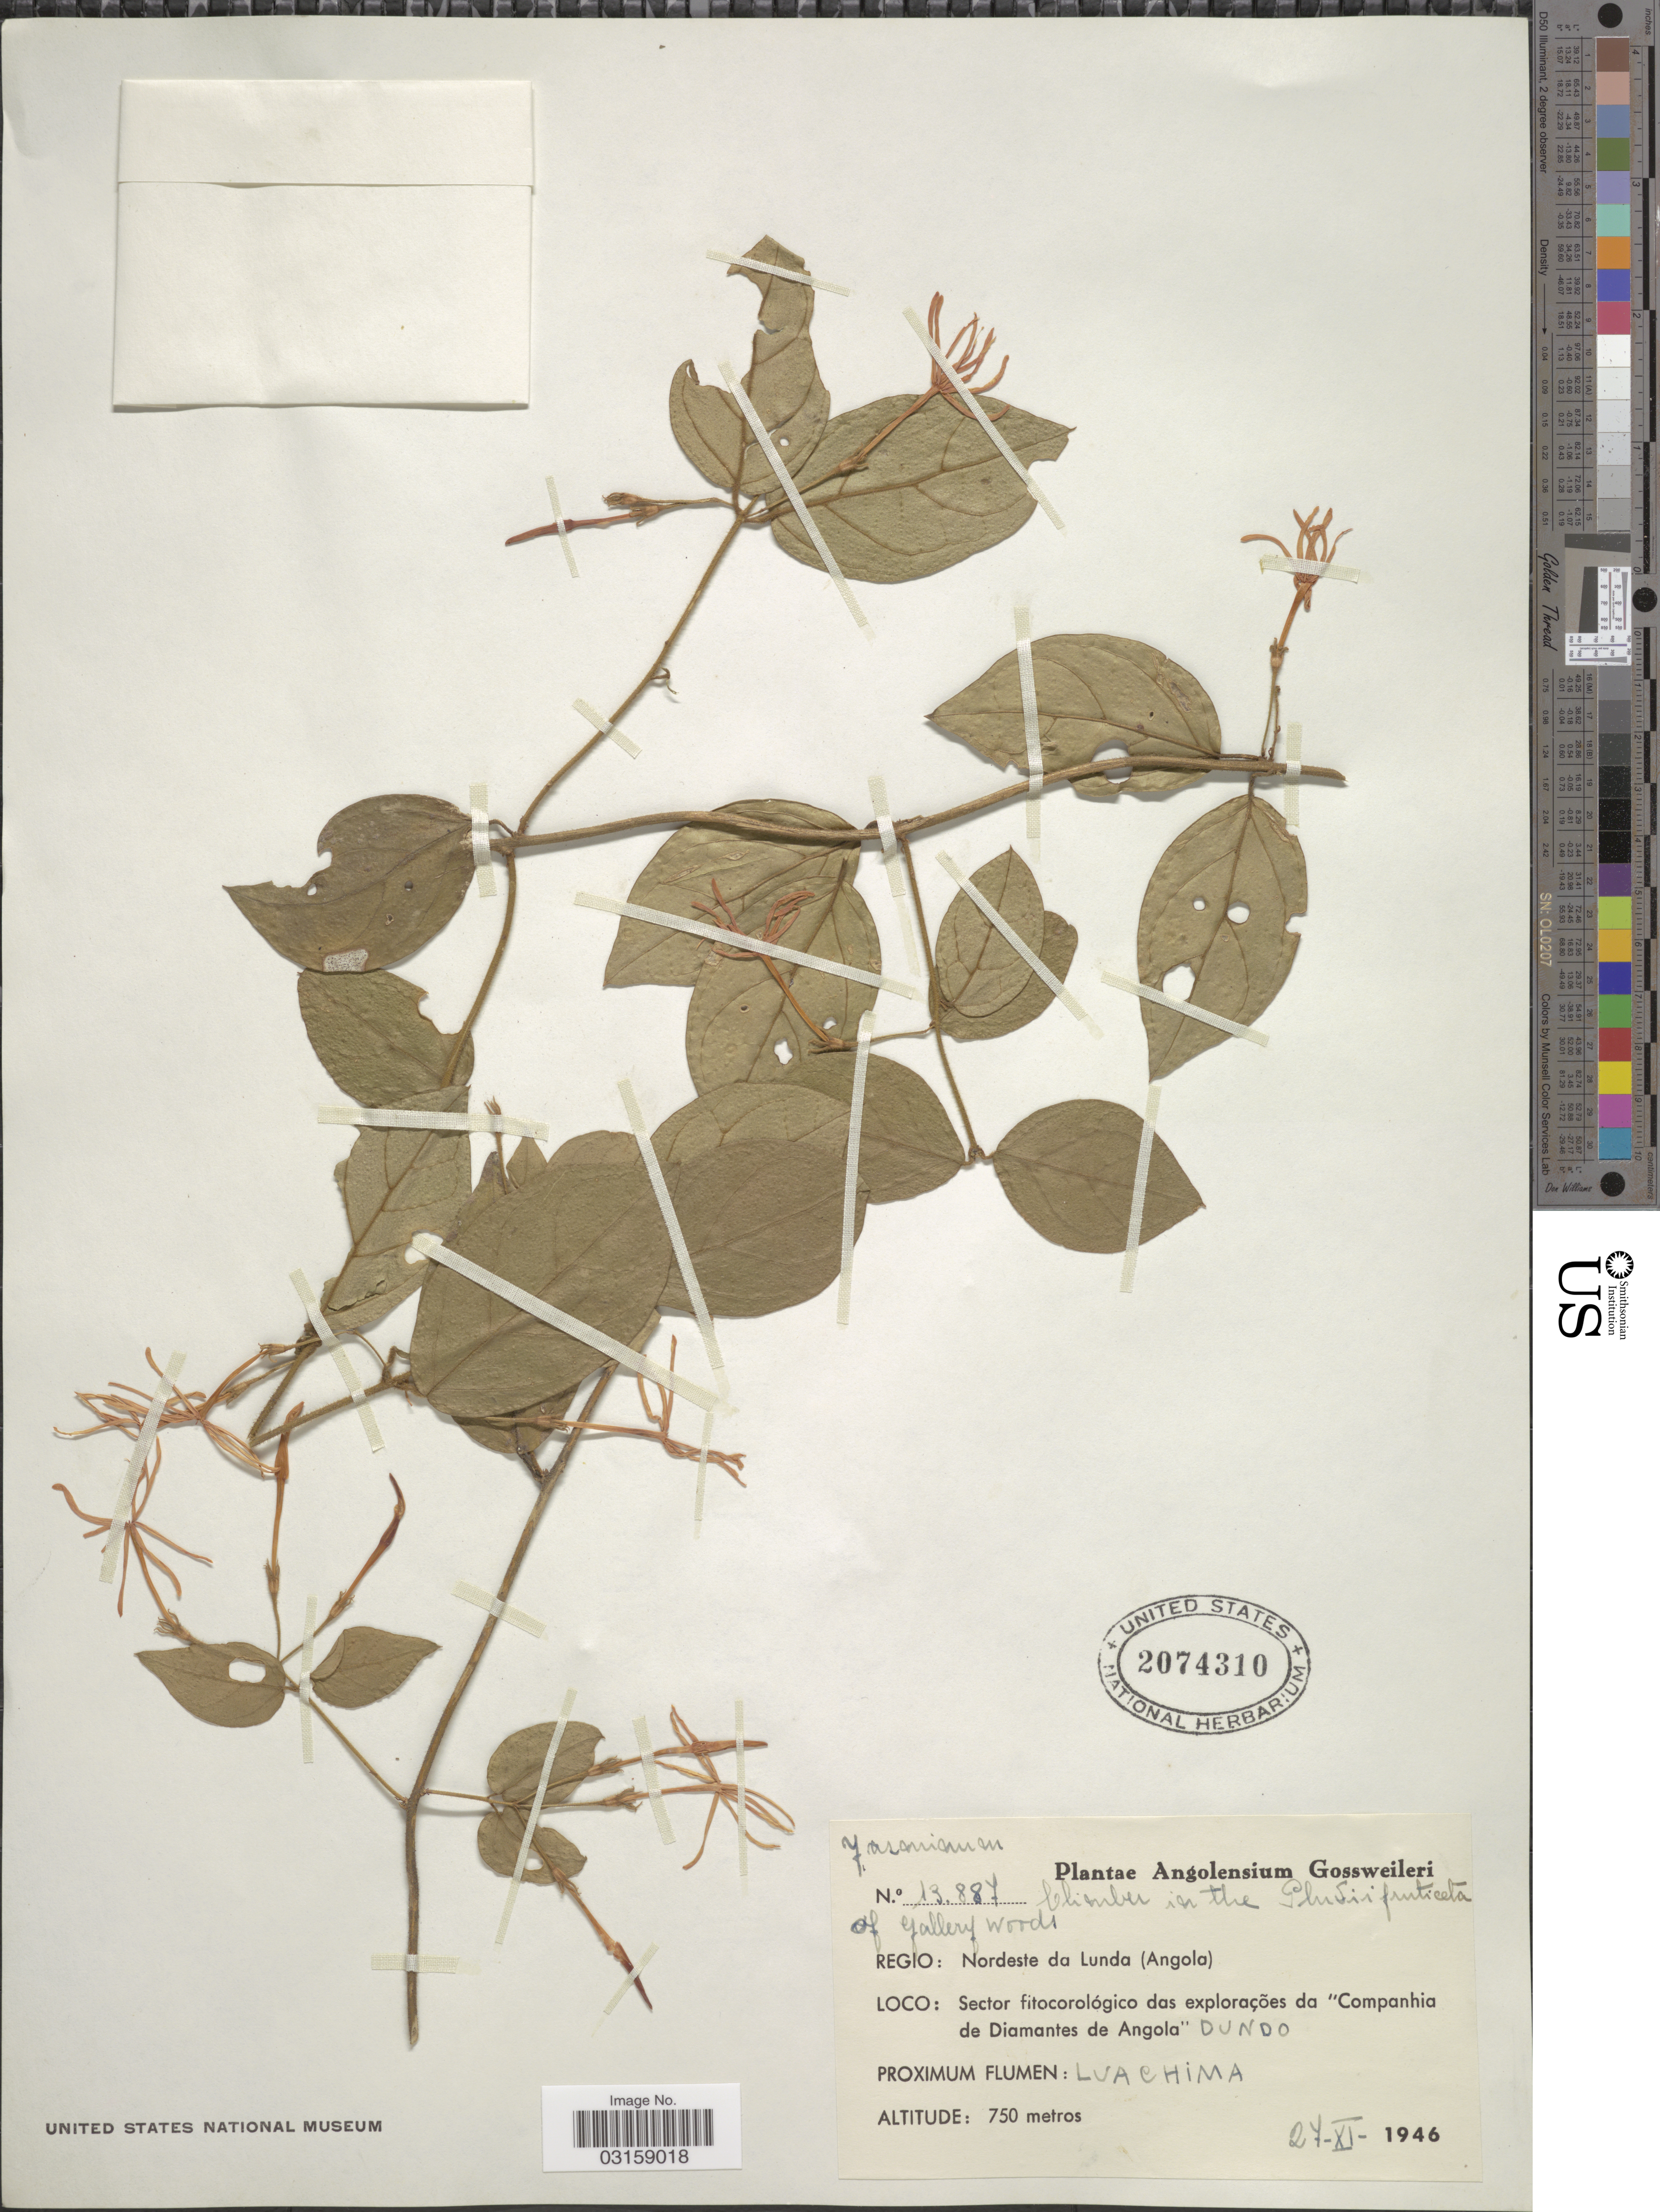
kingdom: Plantae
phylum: Tracheophyta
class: Magnoliopsida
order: Lamiales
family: Oleaceae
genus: Jasminum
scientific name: Jasminum sp.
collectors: -. Gossweiler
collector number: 13887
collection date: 1946-11-27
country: Angola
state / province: Lunda Norte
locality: Nordeste da Lunda. Sector fitocorológico das explorações da "Companhia de Diamantes de Angola" Dundo. Proximum Flumen: Luachima.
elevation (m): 750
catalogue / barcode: US 2074310